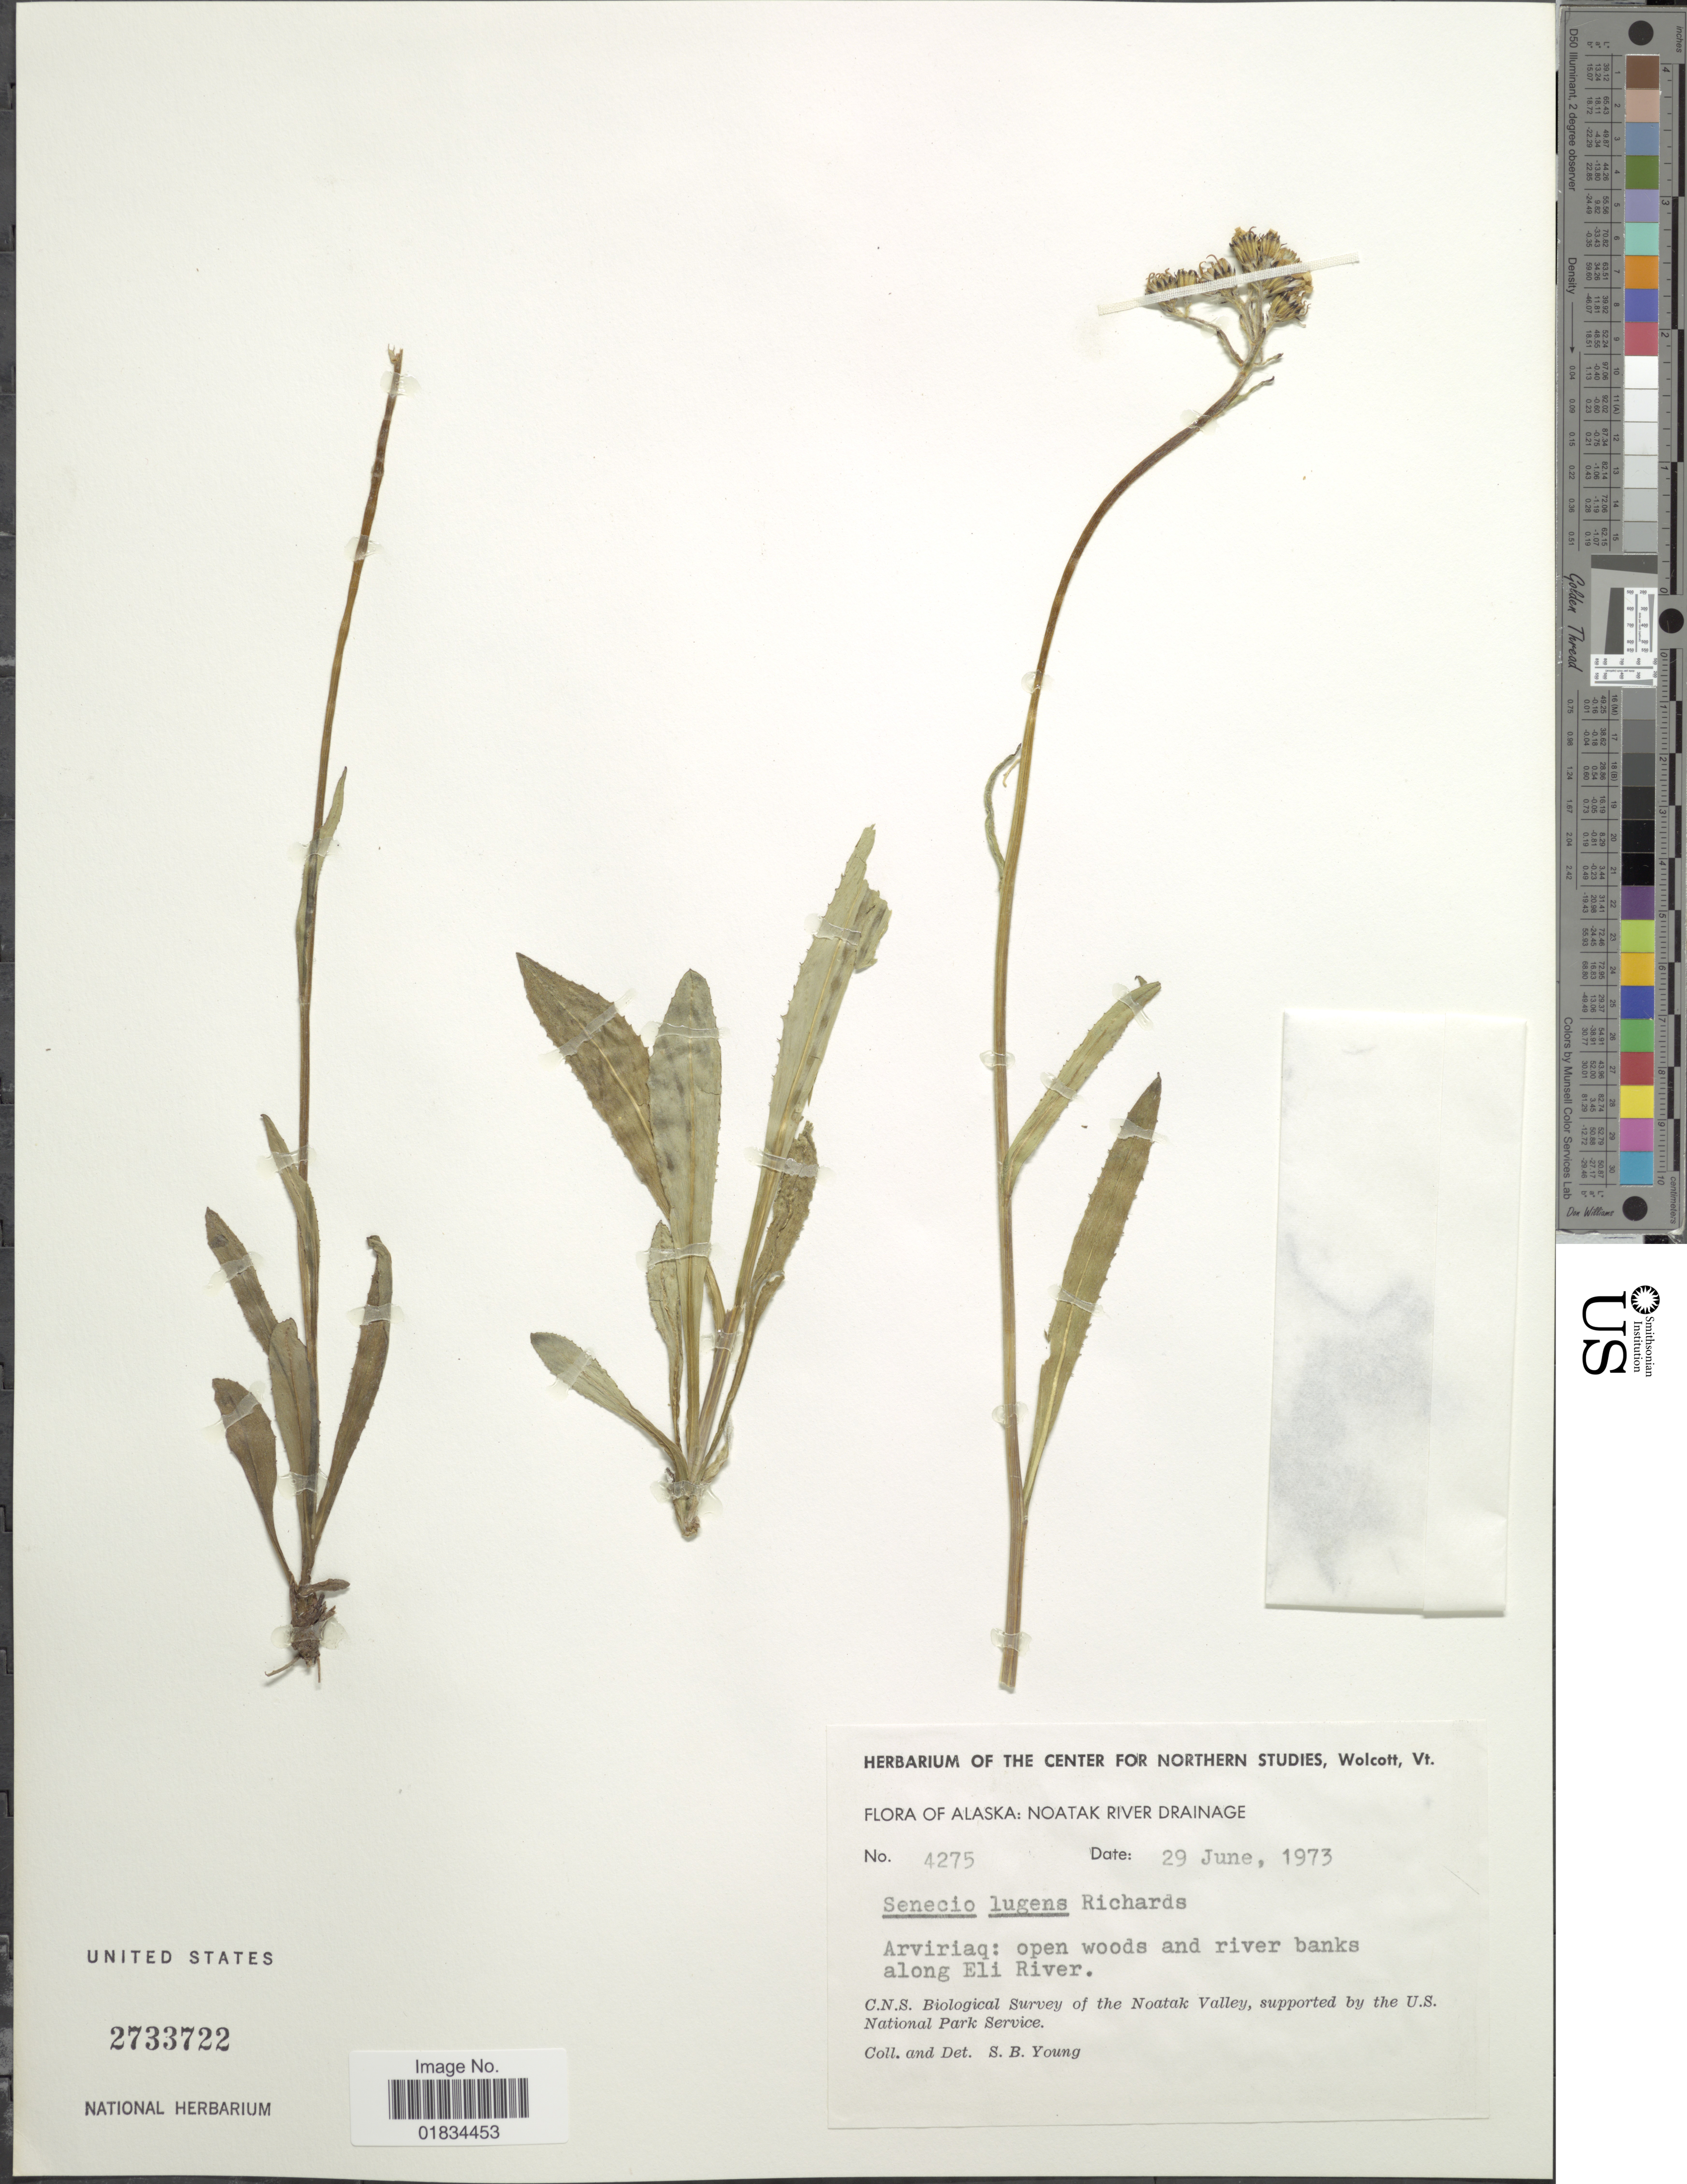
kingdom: Plantae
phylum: Tracheophyta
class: Magnoliopsida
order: Asterales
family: Asteraceae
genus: Senecio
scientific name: Senecio lugens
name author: Richardson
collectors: S. Young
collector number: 4275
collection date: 1973-06-29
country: United States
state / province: Alaska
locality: Noatak River Drainage. Arviriaq, along Eli River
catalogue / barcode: US 2733722